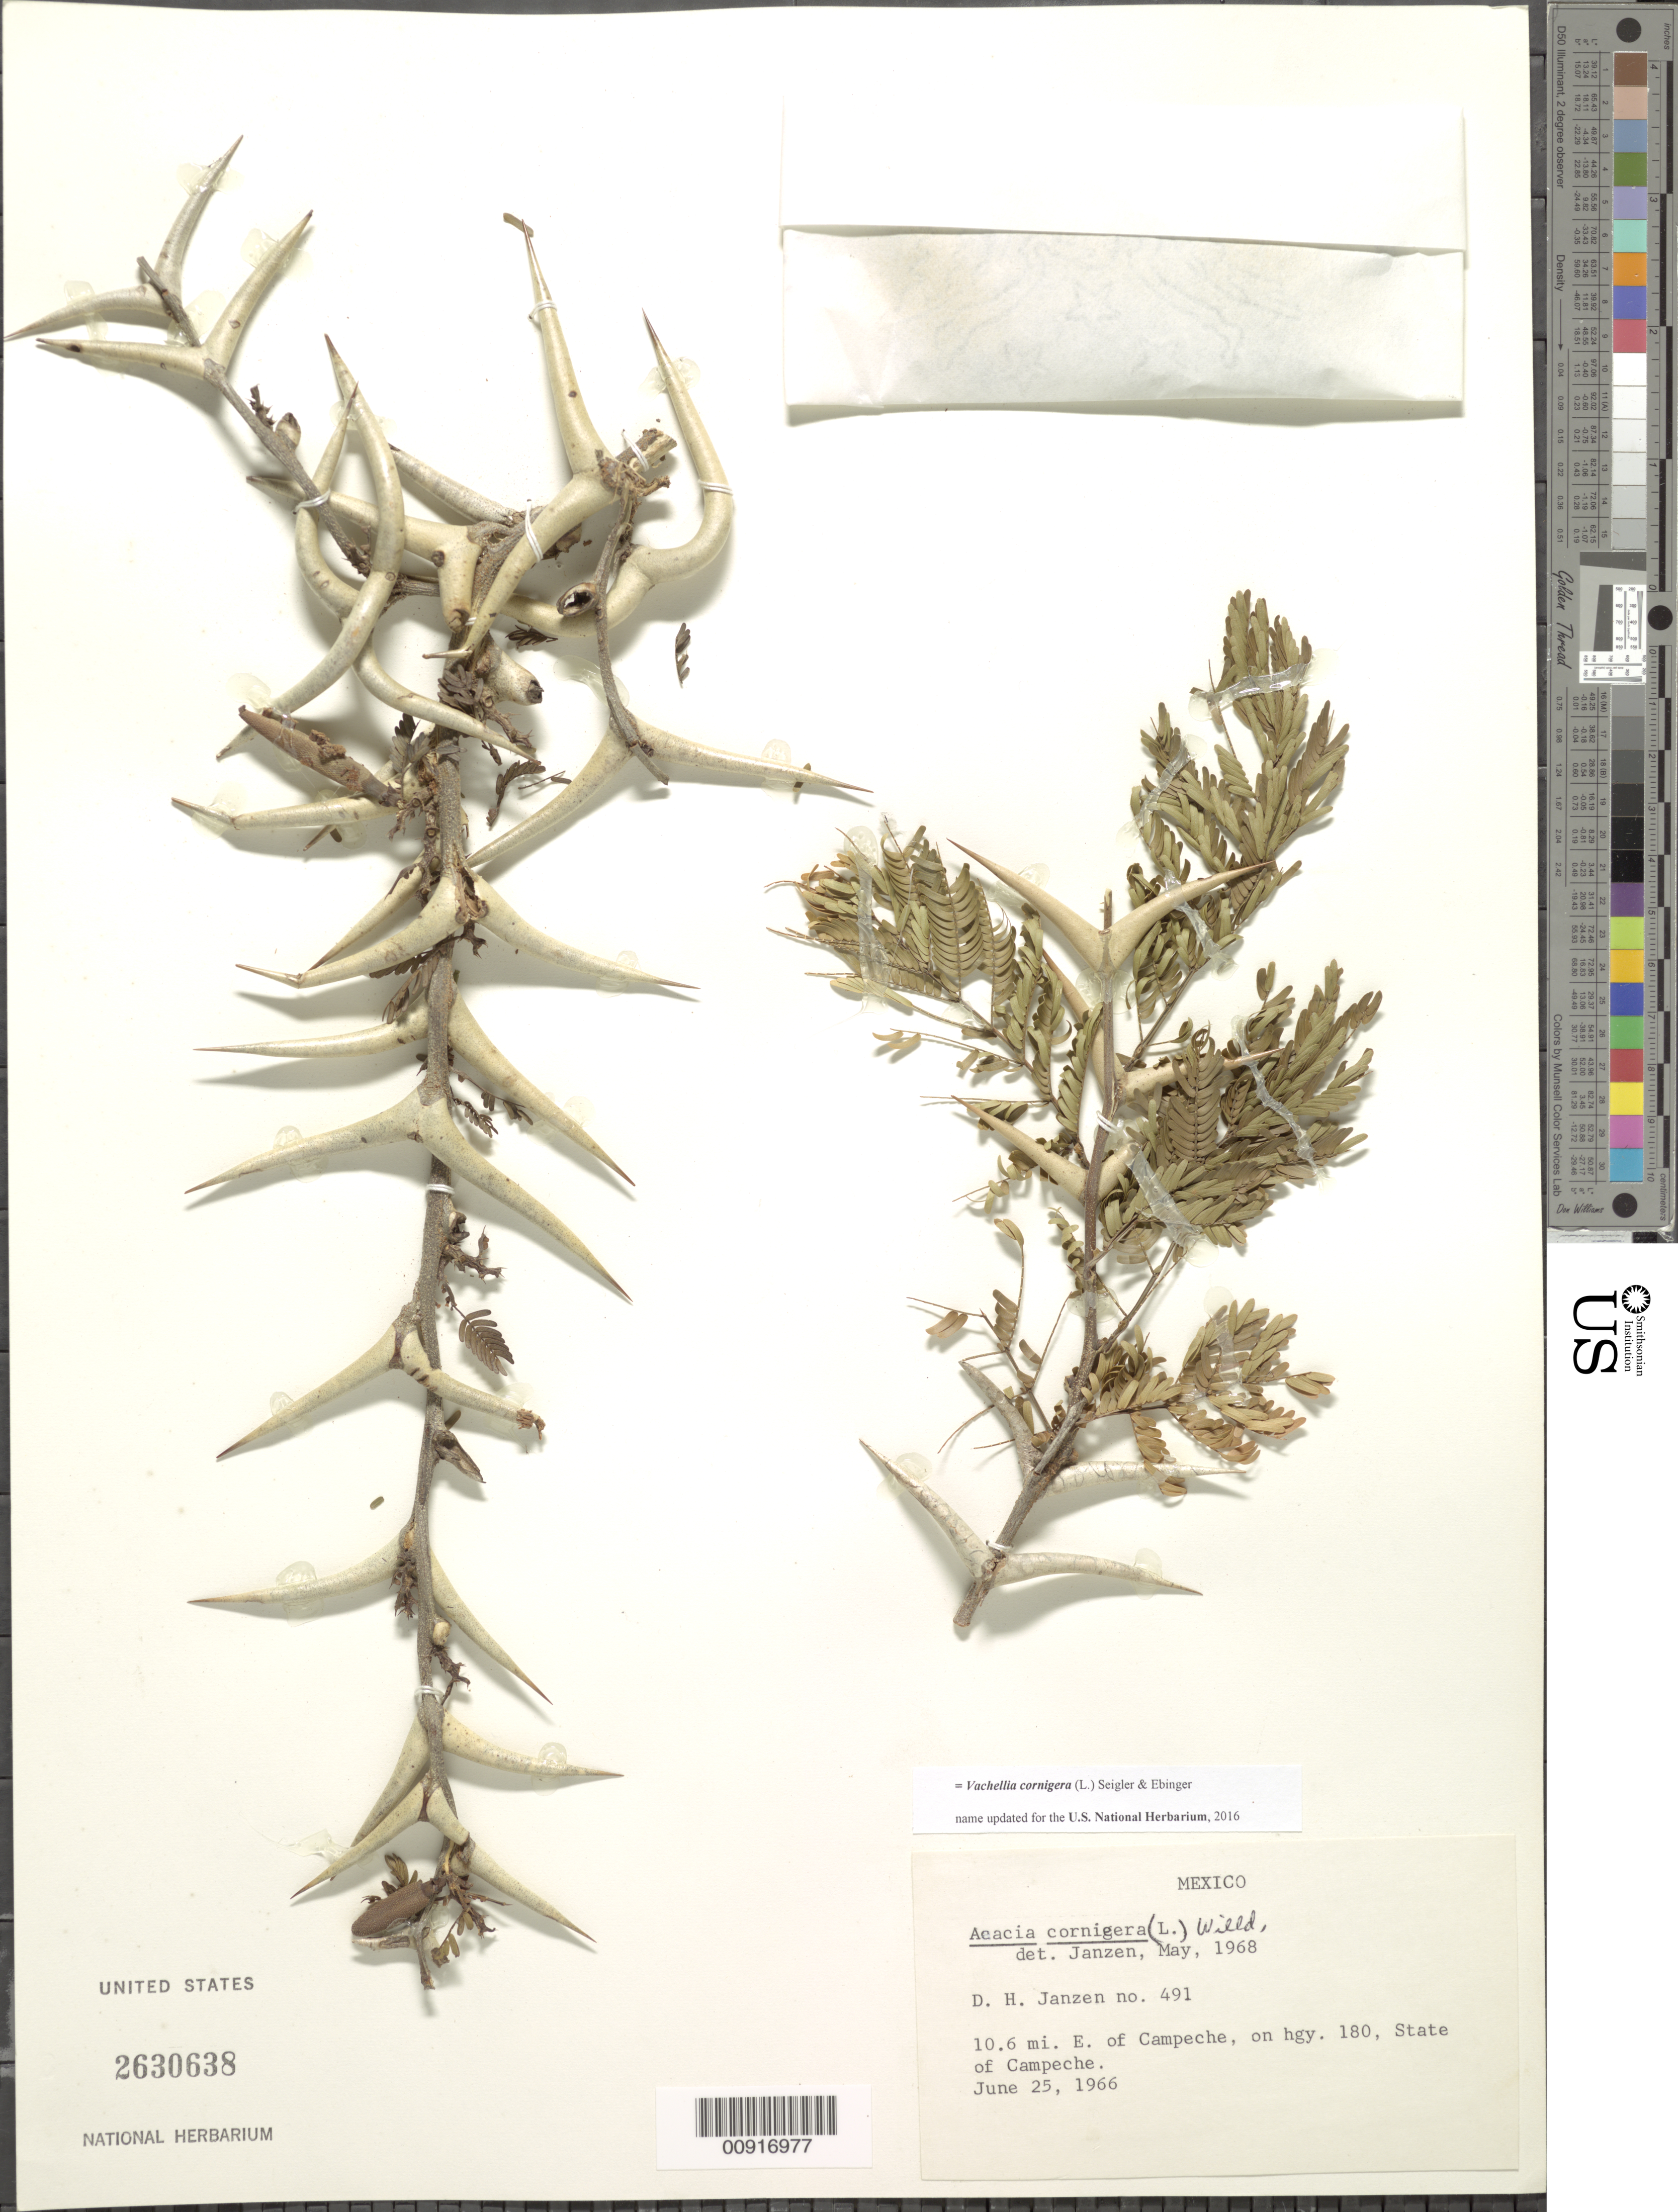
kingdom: Plantae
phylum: Tracheophyta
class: Magnoliopsida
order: Fabales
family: Fabaceae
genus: Vachellia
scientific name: Vachellia cornigera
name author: (L.) Seigler & Ebinger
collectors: D. Janzen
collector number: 491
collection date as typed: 25 Jun 1966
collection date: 1966-06-25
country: Mexico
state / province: Campeche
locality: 10.6 mi. E of Campeche, on hwy. 180, State of Campeche.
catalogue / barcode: US 2630638